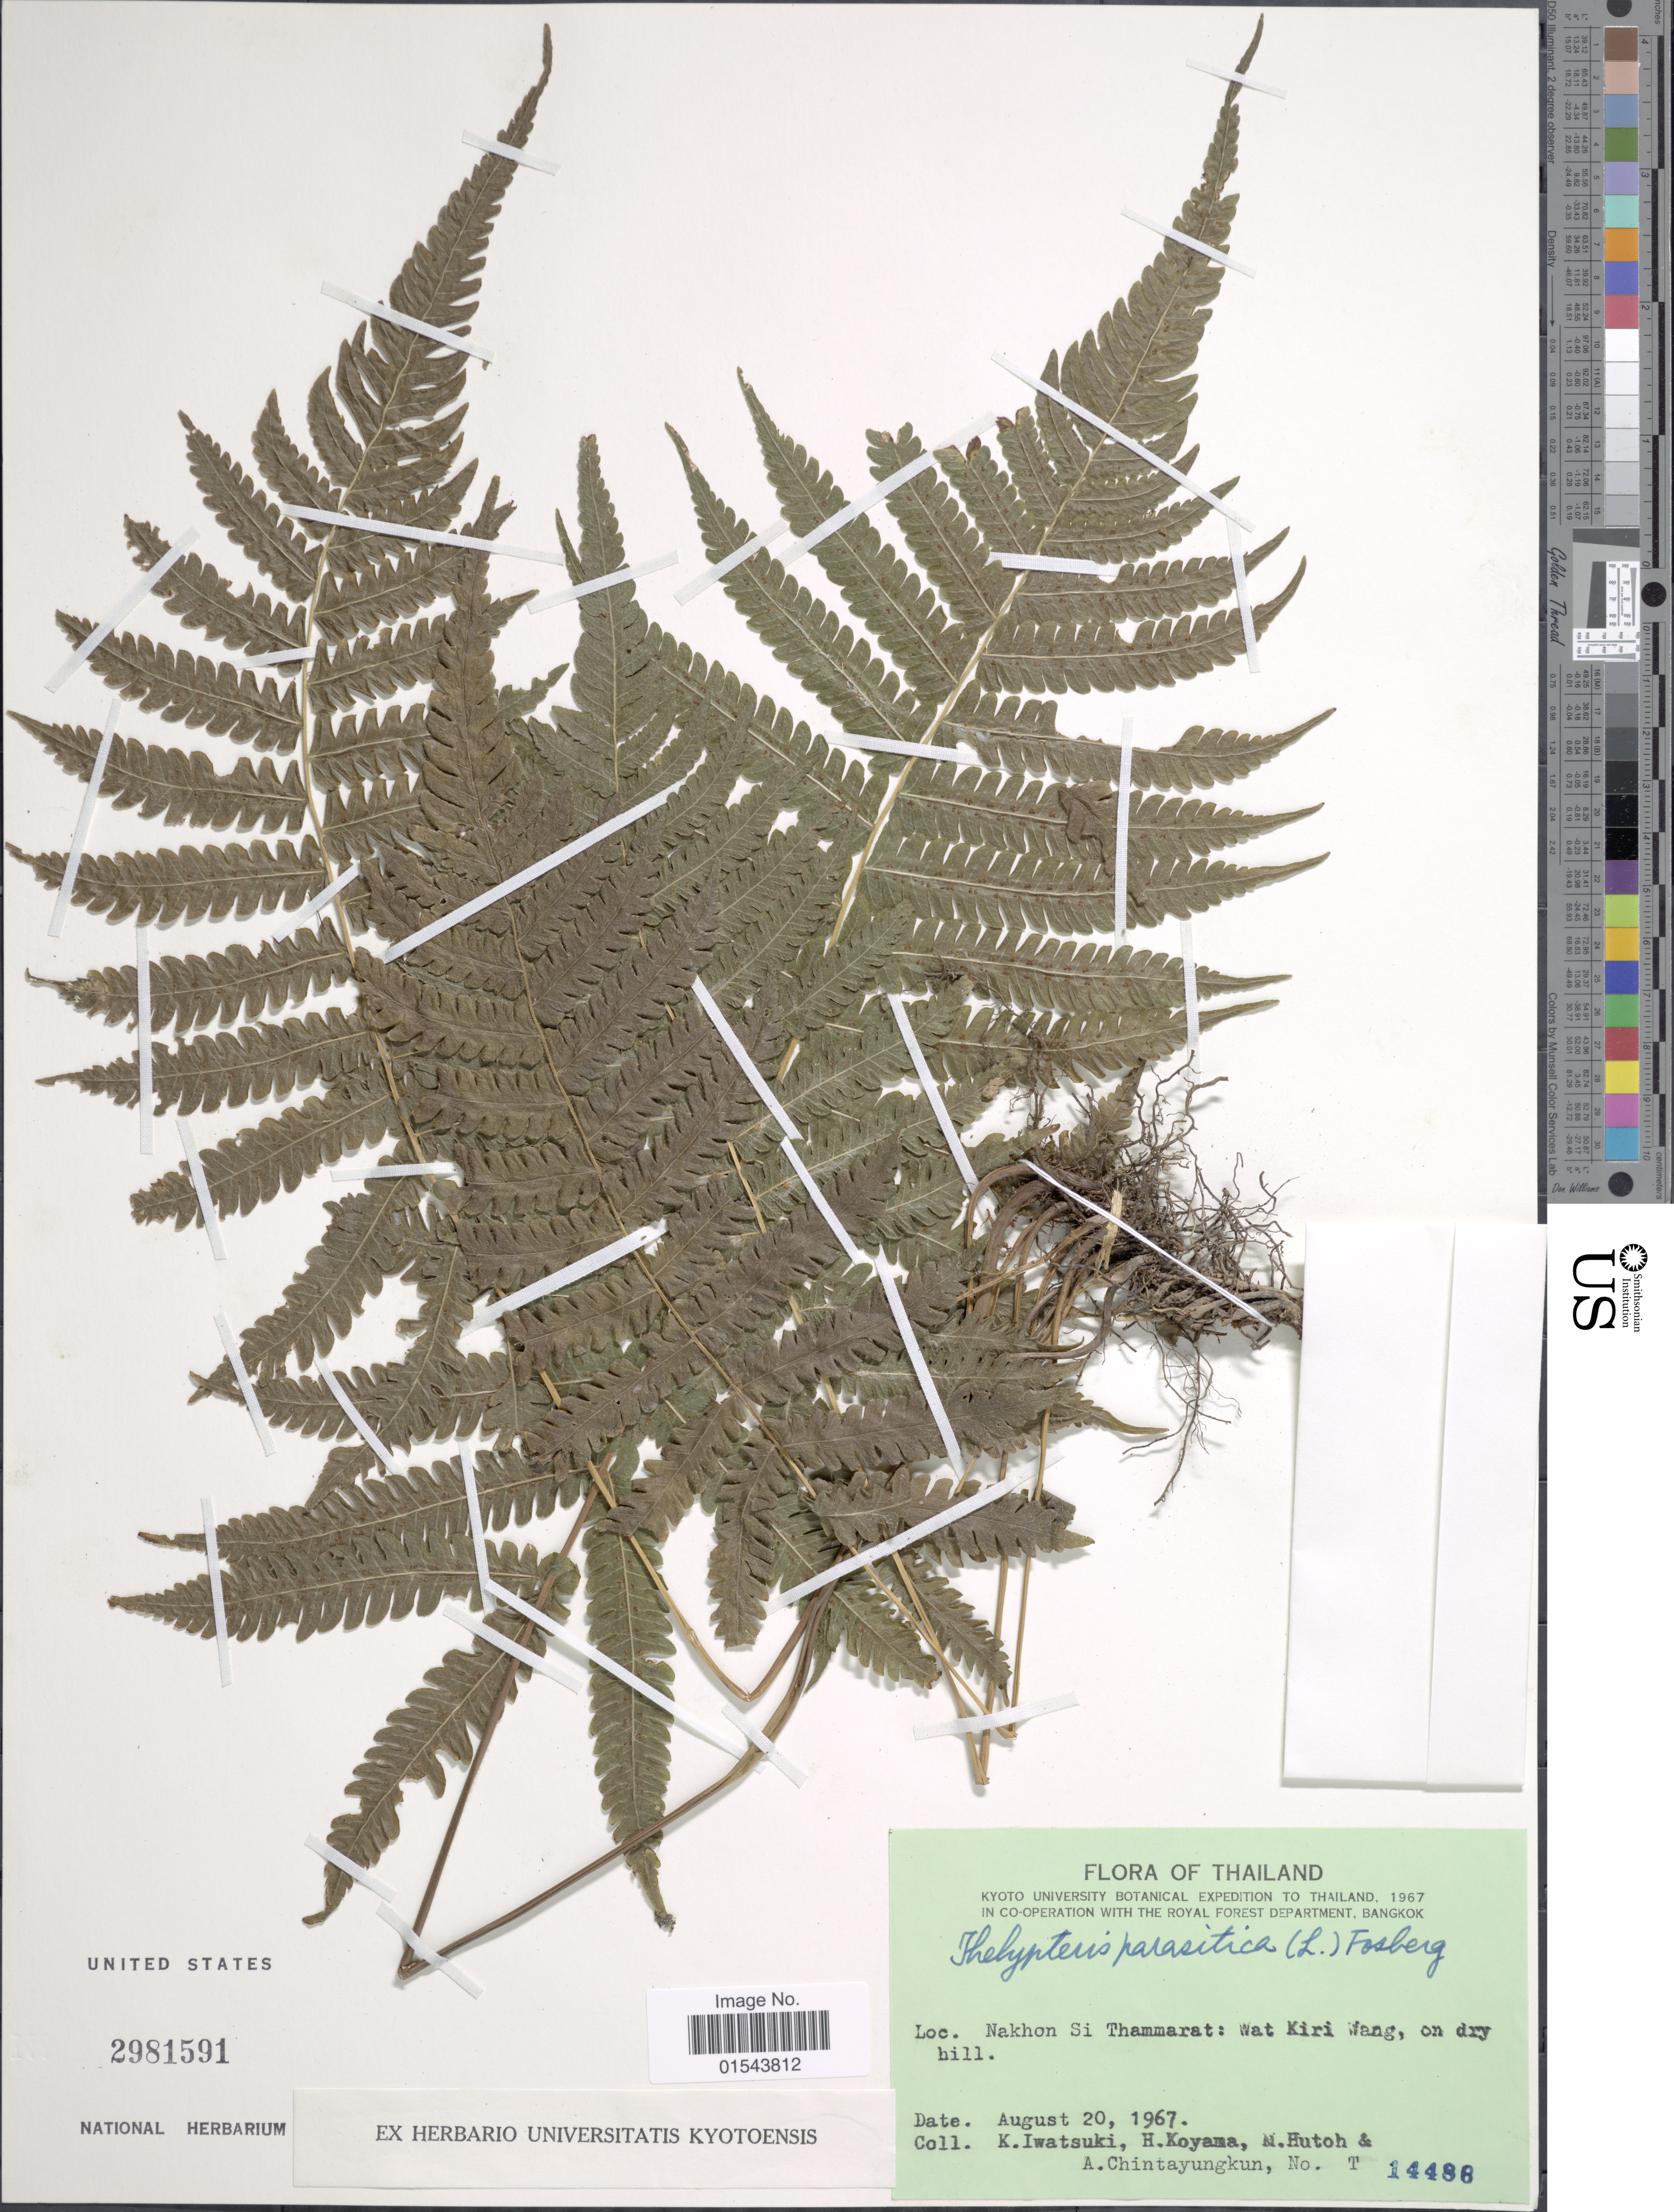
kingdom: Plantae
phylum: Tracheophyta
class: Polypodiopsida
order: Polypodiales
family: Thelypteridaceae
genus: Christella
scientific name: Christella parasitica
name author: (L.) H. Lév.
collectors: K. Iwatsuki, H. Koyama & M. Hutoh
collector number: T 14488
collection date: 1967-08-20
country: Thailand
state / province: Nakhon Si Thammarat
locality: Wat Kiri Wang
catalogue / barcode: US 2981591